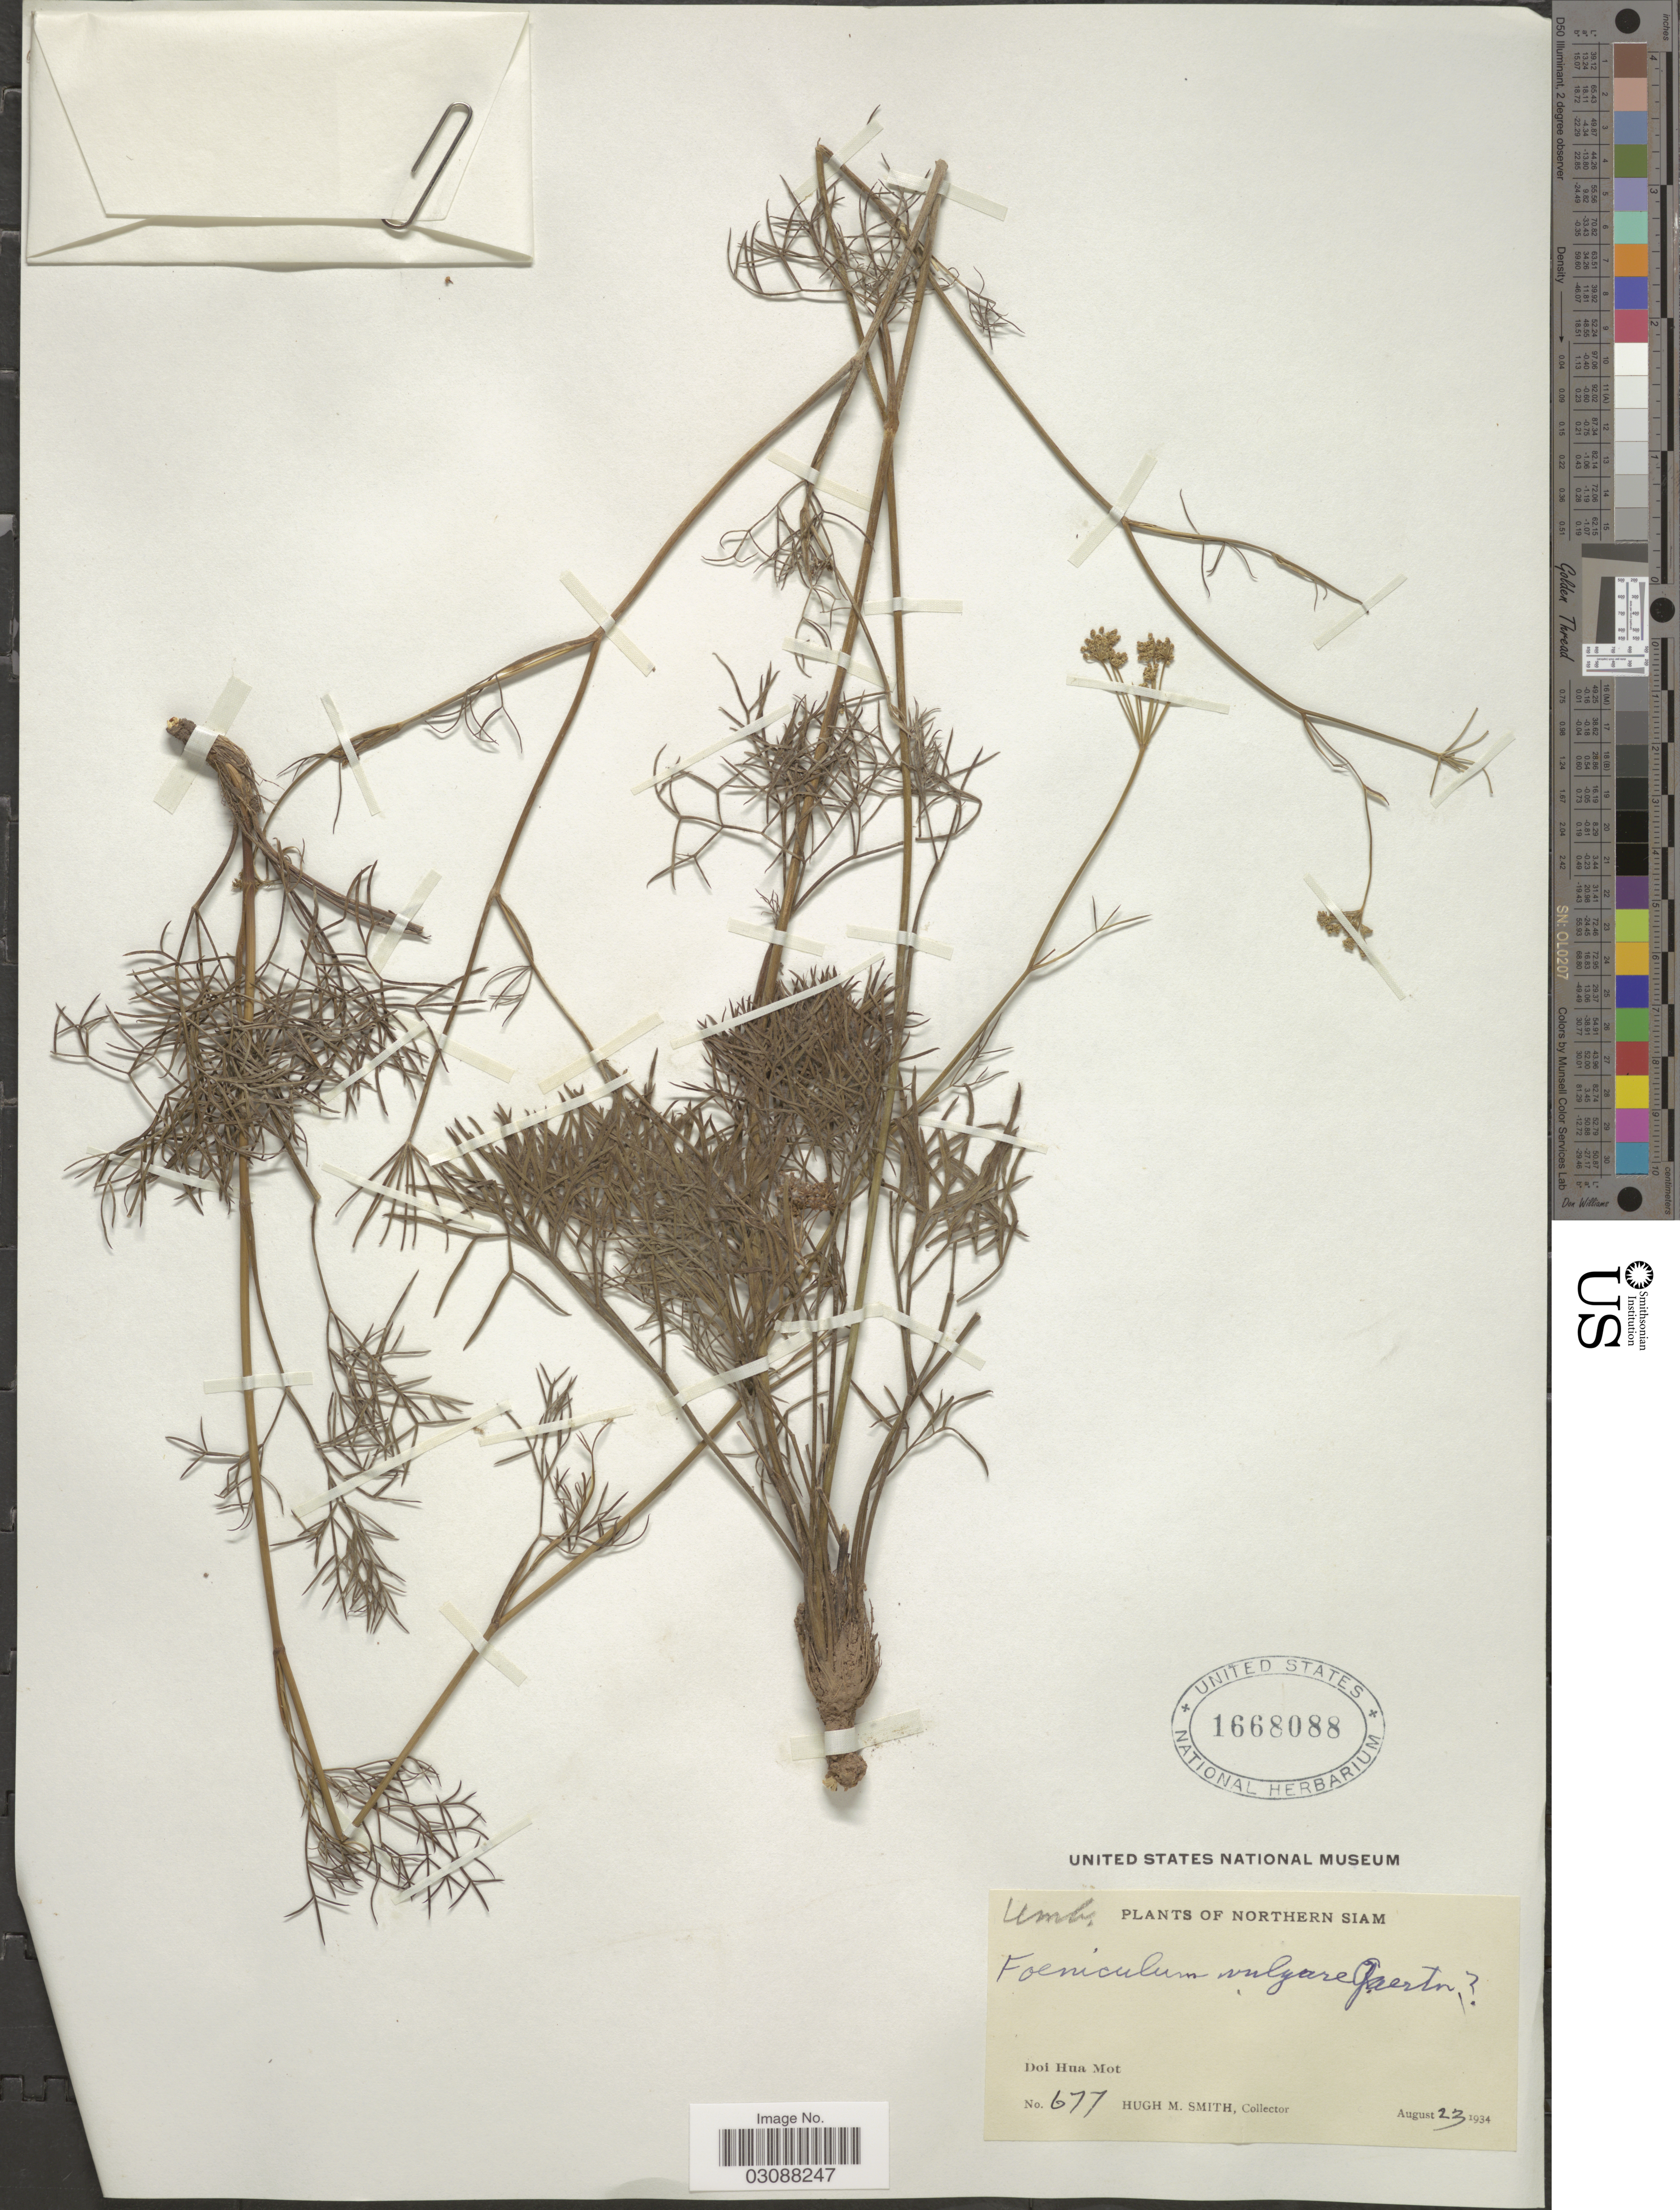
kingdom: Plantae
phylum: Tracheophyta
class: Magnoliopsida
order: Apiales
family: Apiaceae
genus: Foeniculum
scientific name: Foeniculum vulgare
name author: Mill.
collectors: H. M. Smith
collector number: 677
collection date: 1934-08-23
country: Thailand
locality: Northern Siam. Doi Hua Mot.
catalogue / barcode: US 1668088